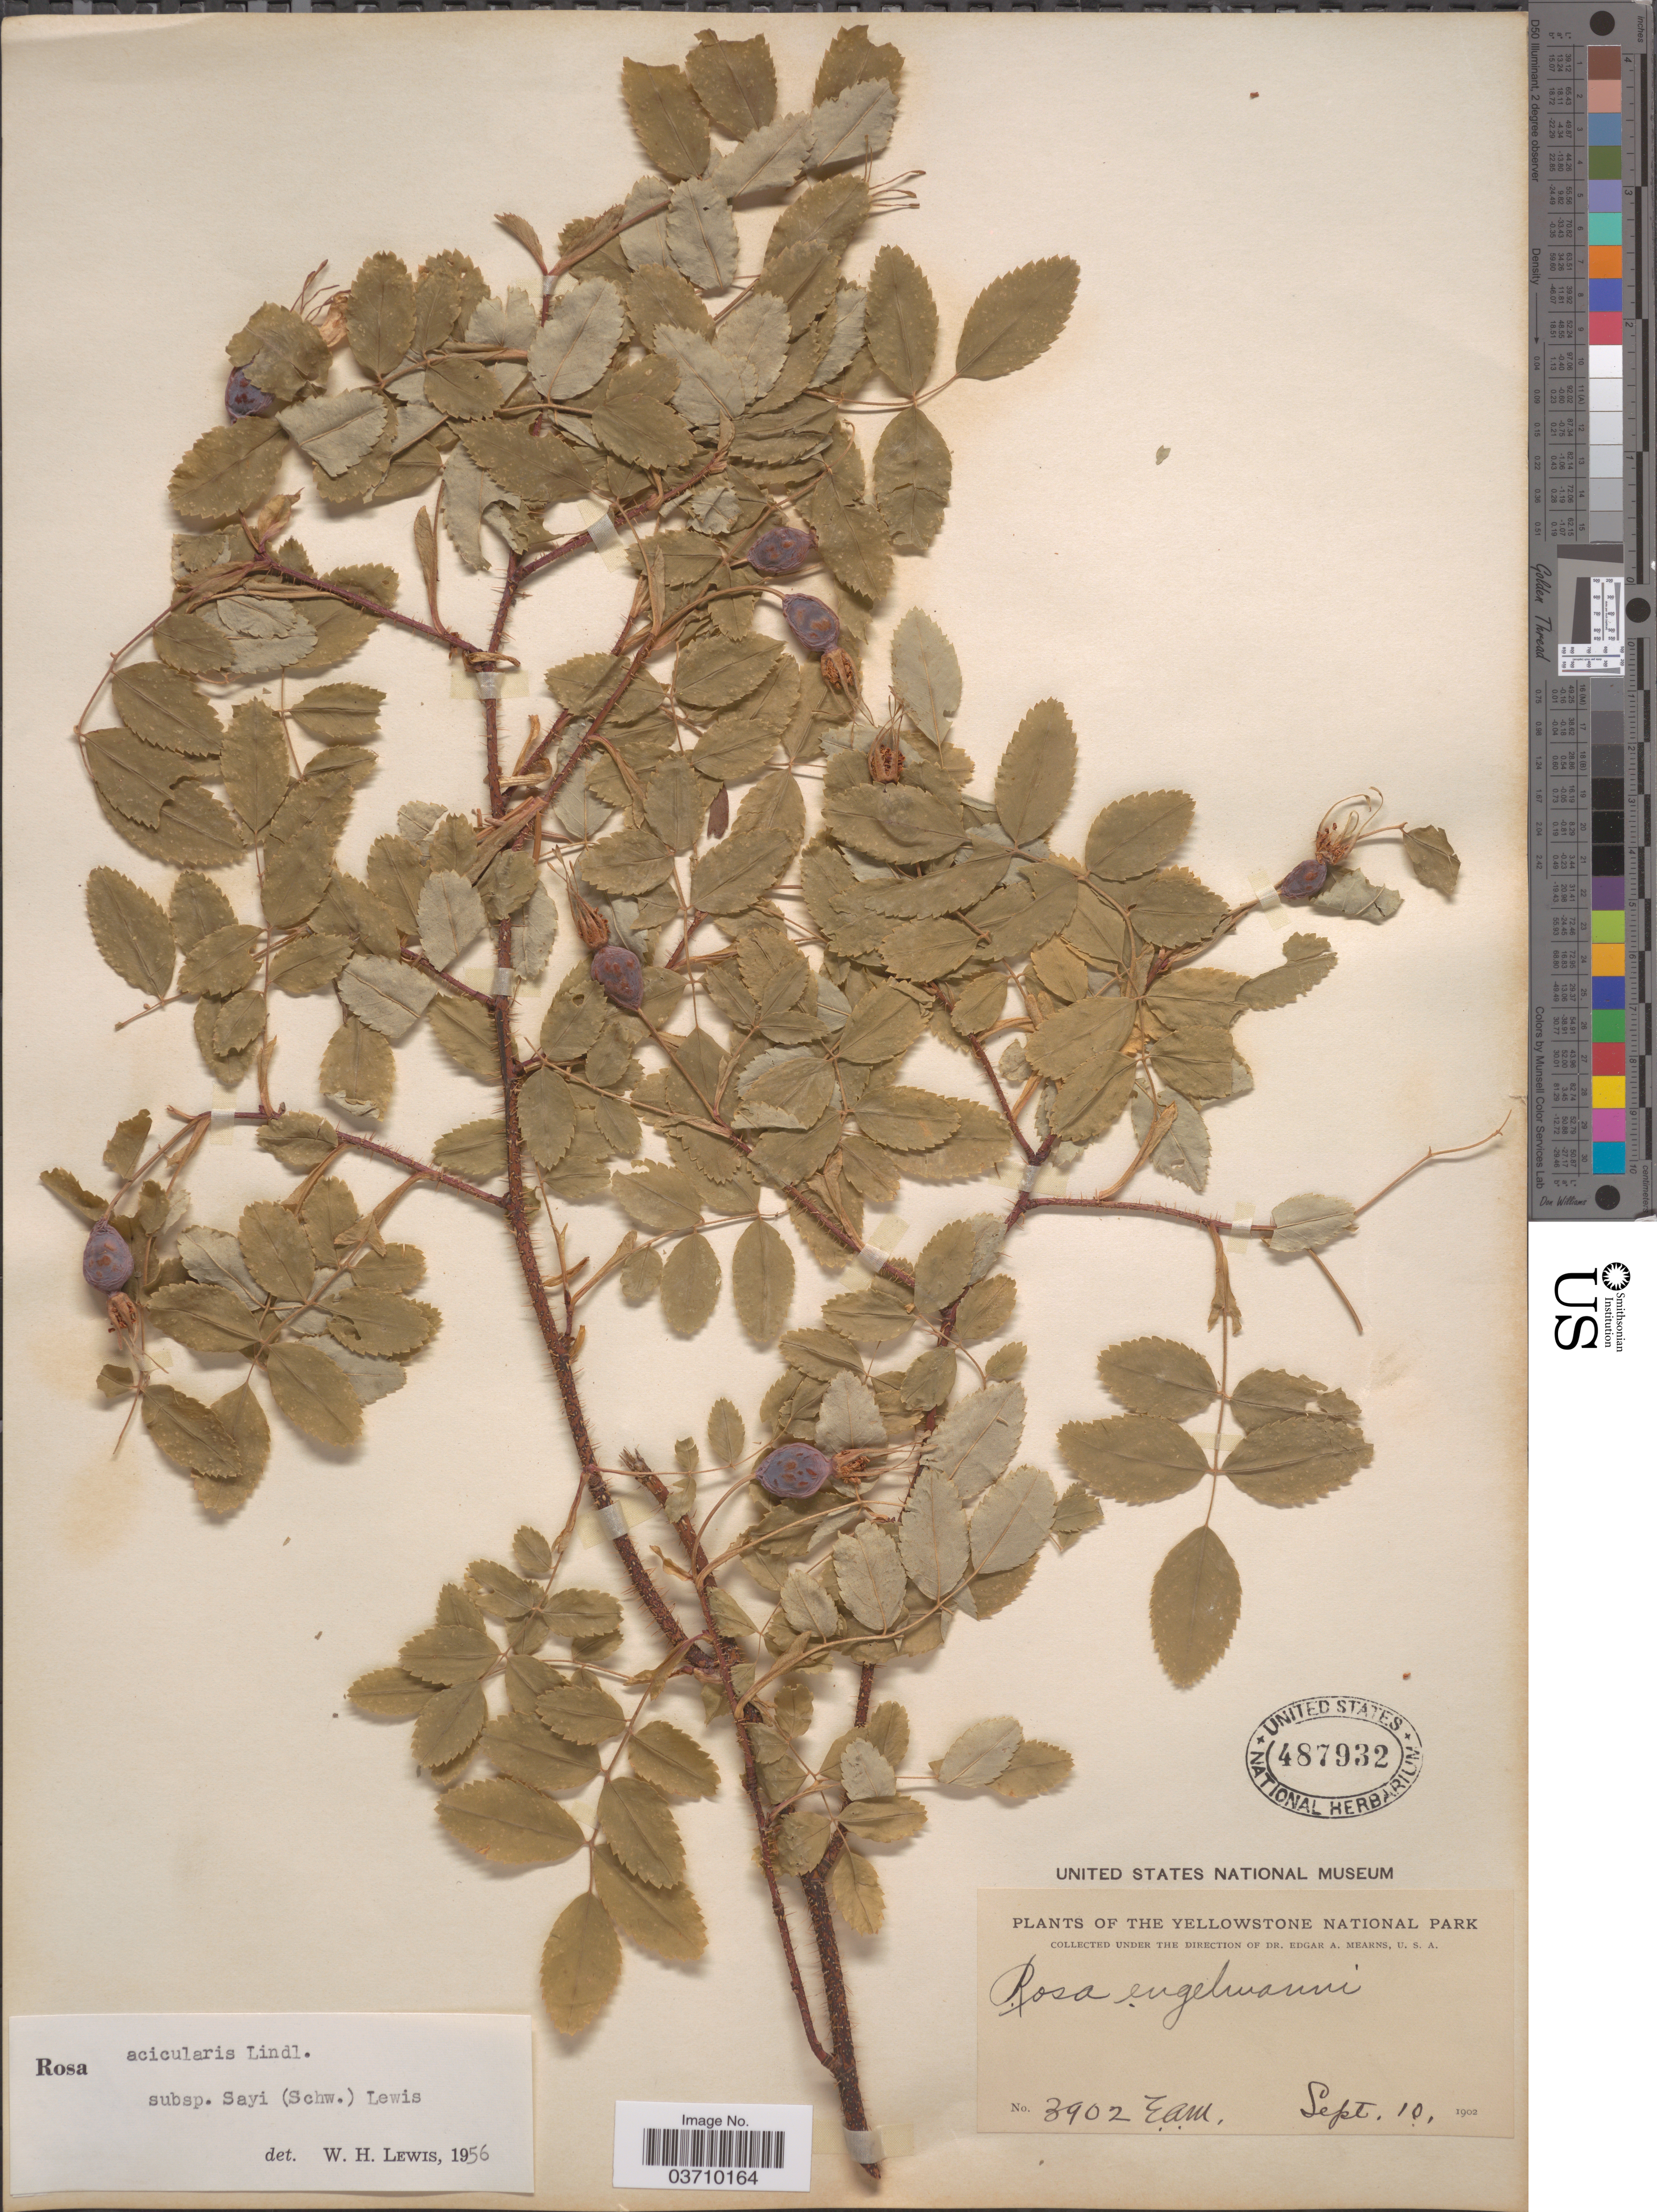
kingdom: Plantae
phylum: Tracheophyta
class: Magnoliopsida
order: Rosales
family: Rosaceae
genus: Rosa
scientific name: Rosa acicularis var. sayi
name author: (Schwein.) Rehder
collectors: E. A. Mearns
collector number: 3902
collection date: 1902-09-10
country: United States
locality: The Yellowstone National Park.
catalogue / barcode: US 487932